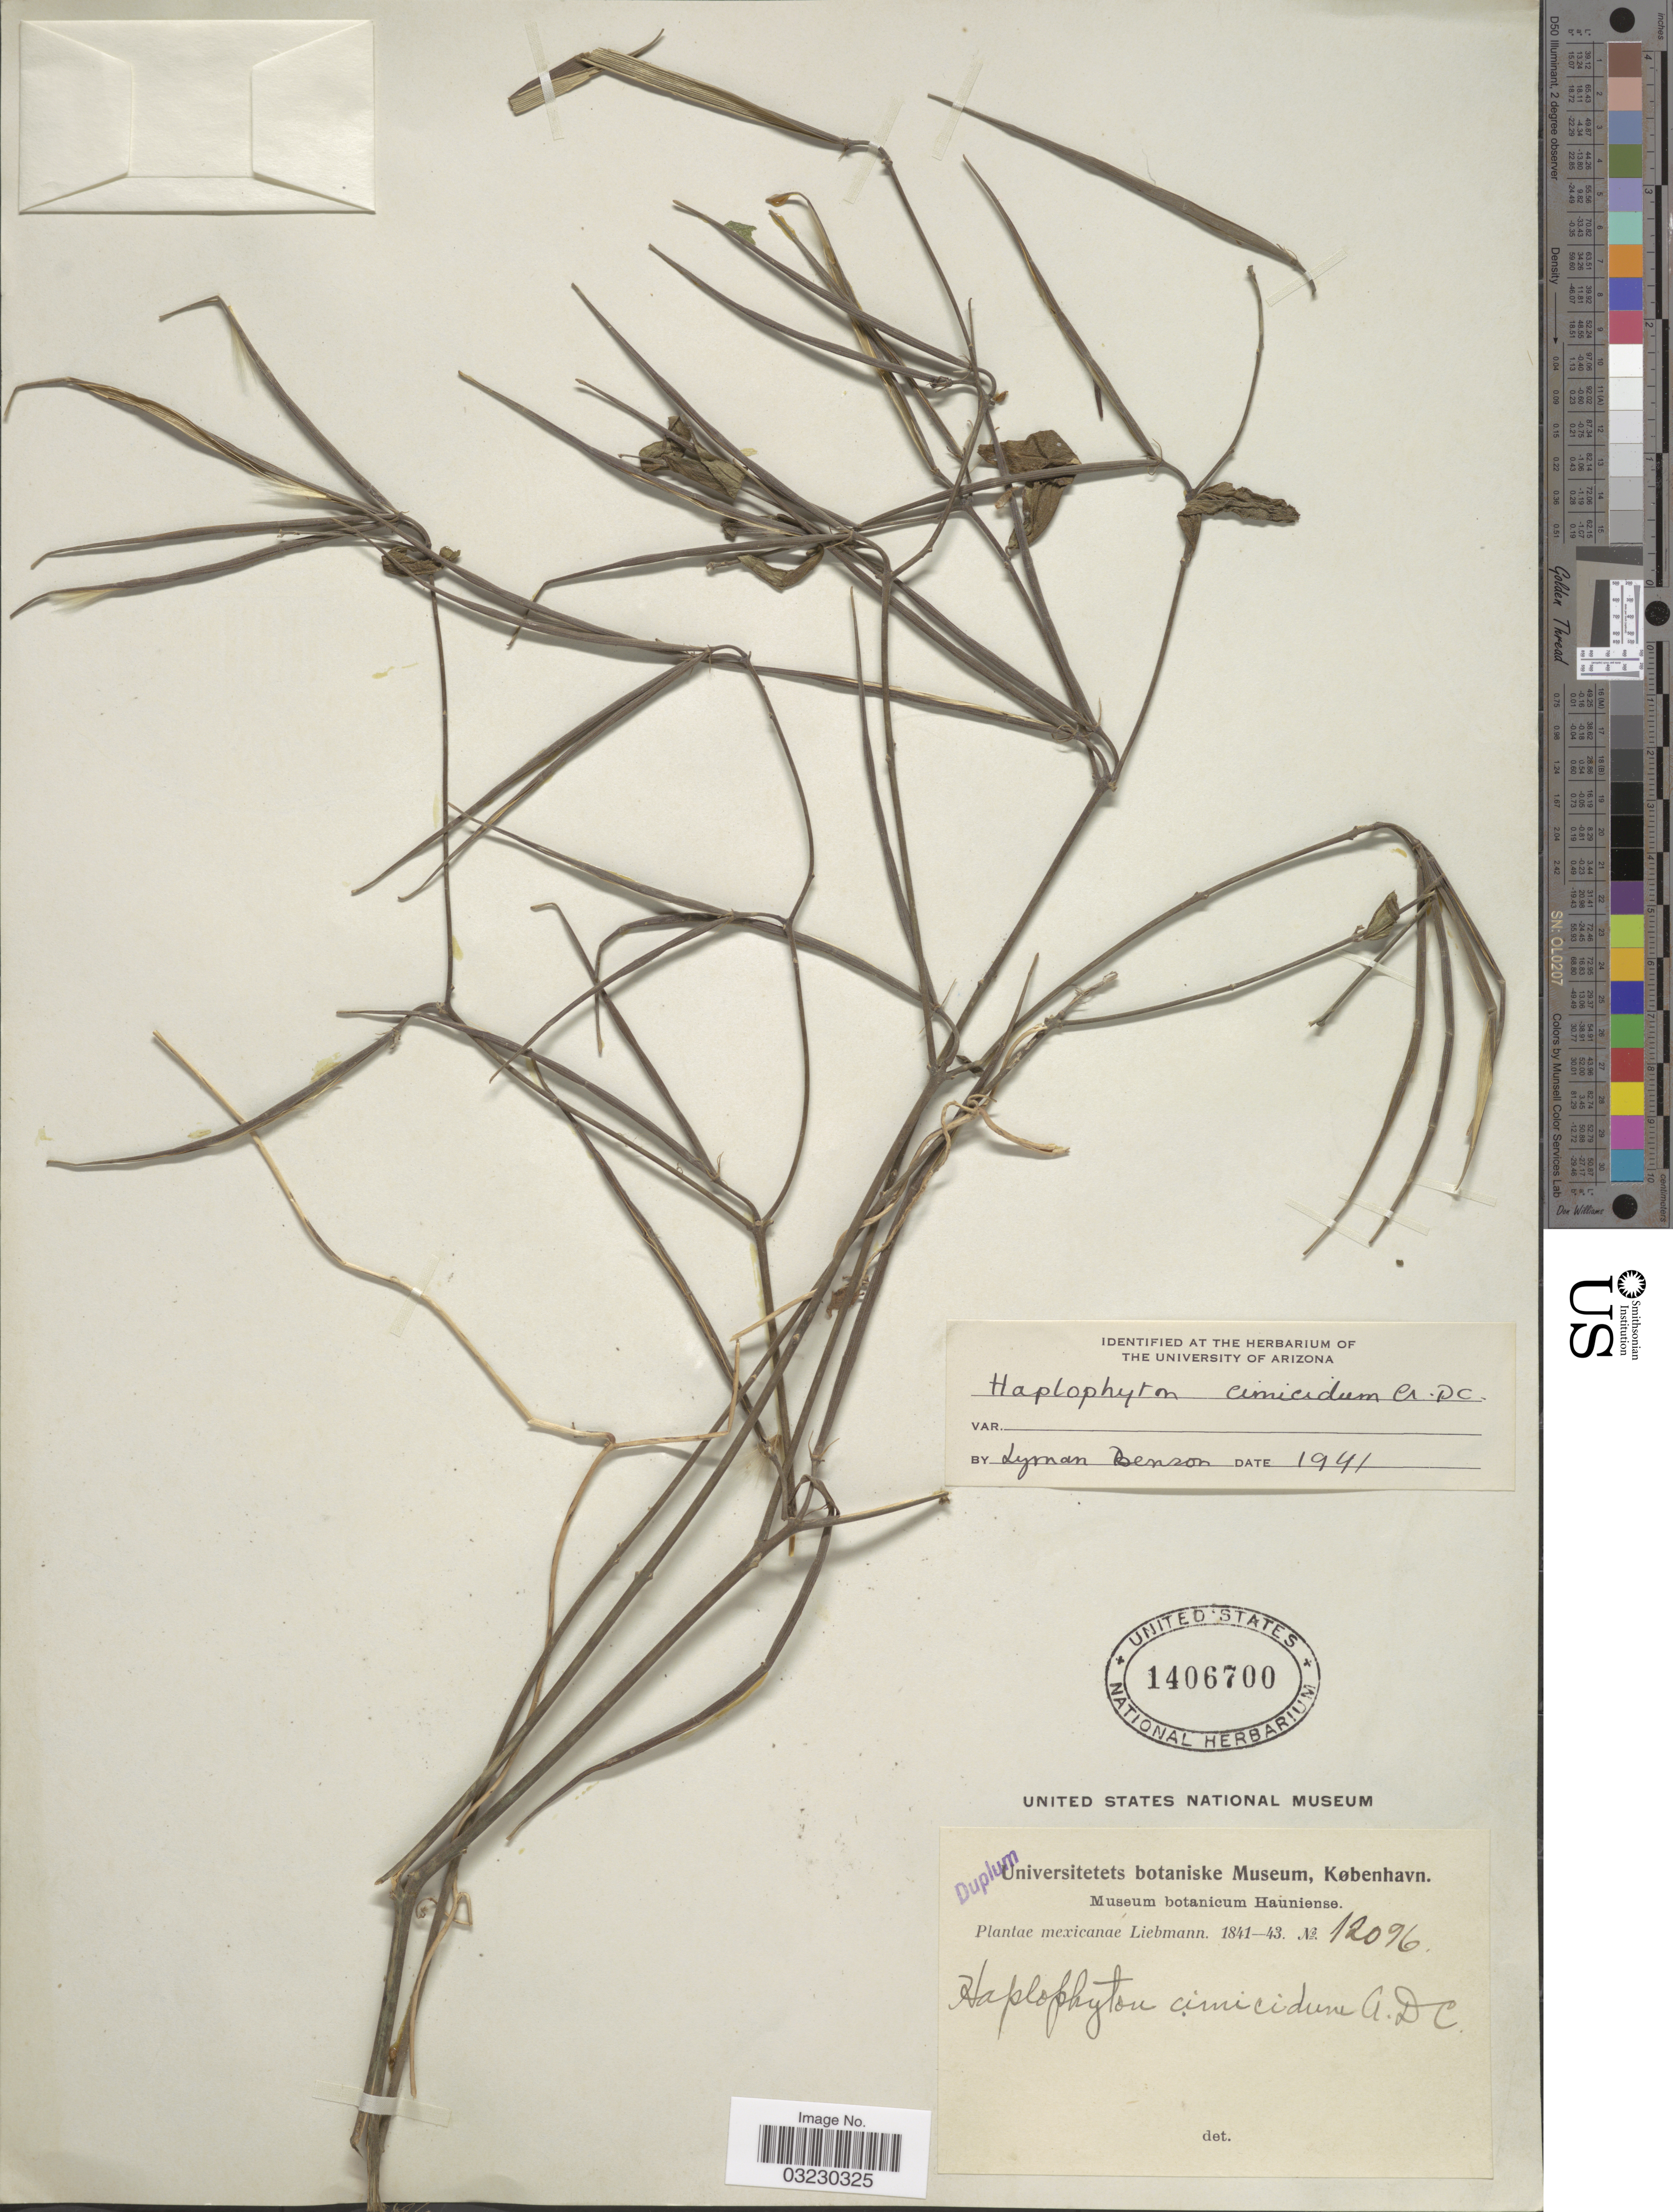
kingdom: Plantae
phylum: Tracheophyta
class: Magnoliopsida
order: Gentianales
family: Apocynaceae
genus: Haplophyton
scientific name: Haplophyton cimicidum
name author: A. DC.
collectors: Liebmann, --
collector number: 12096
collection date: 1841/1843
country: Mexico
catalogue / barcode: US 1406700